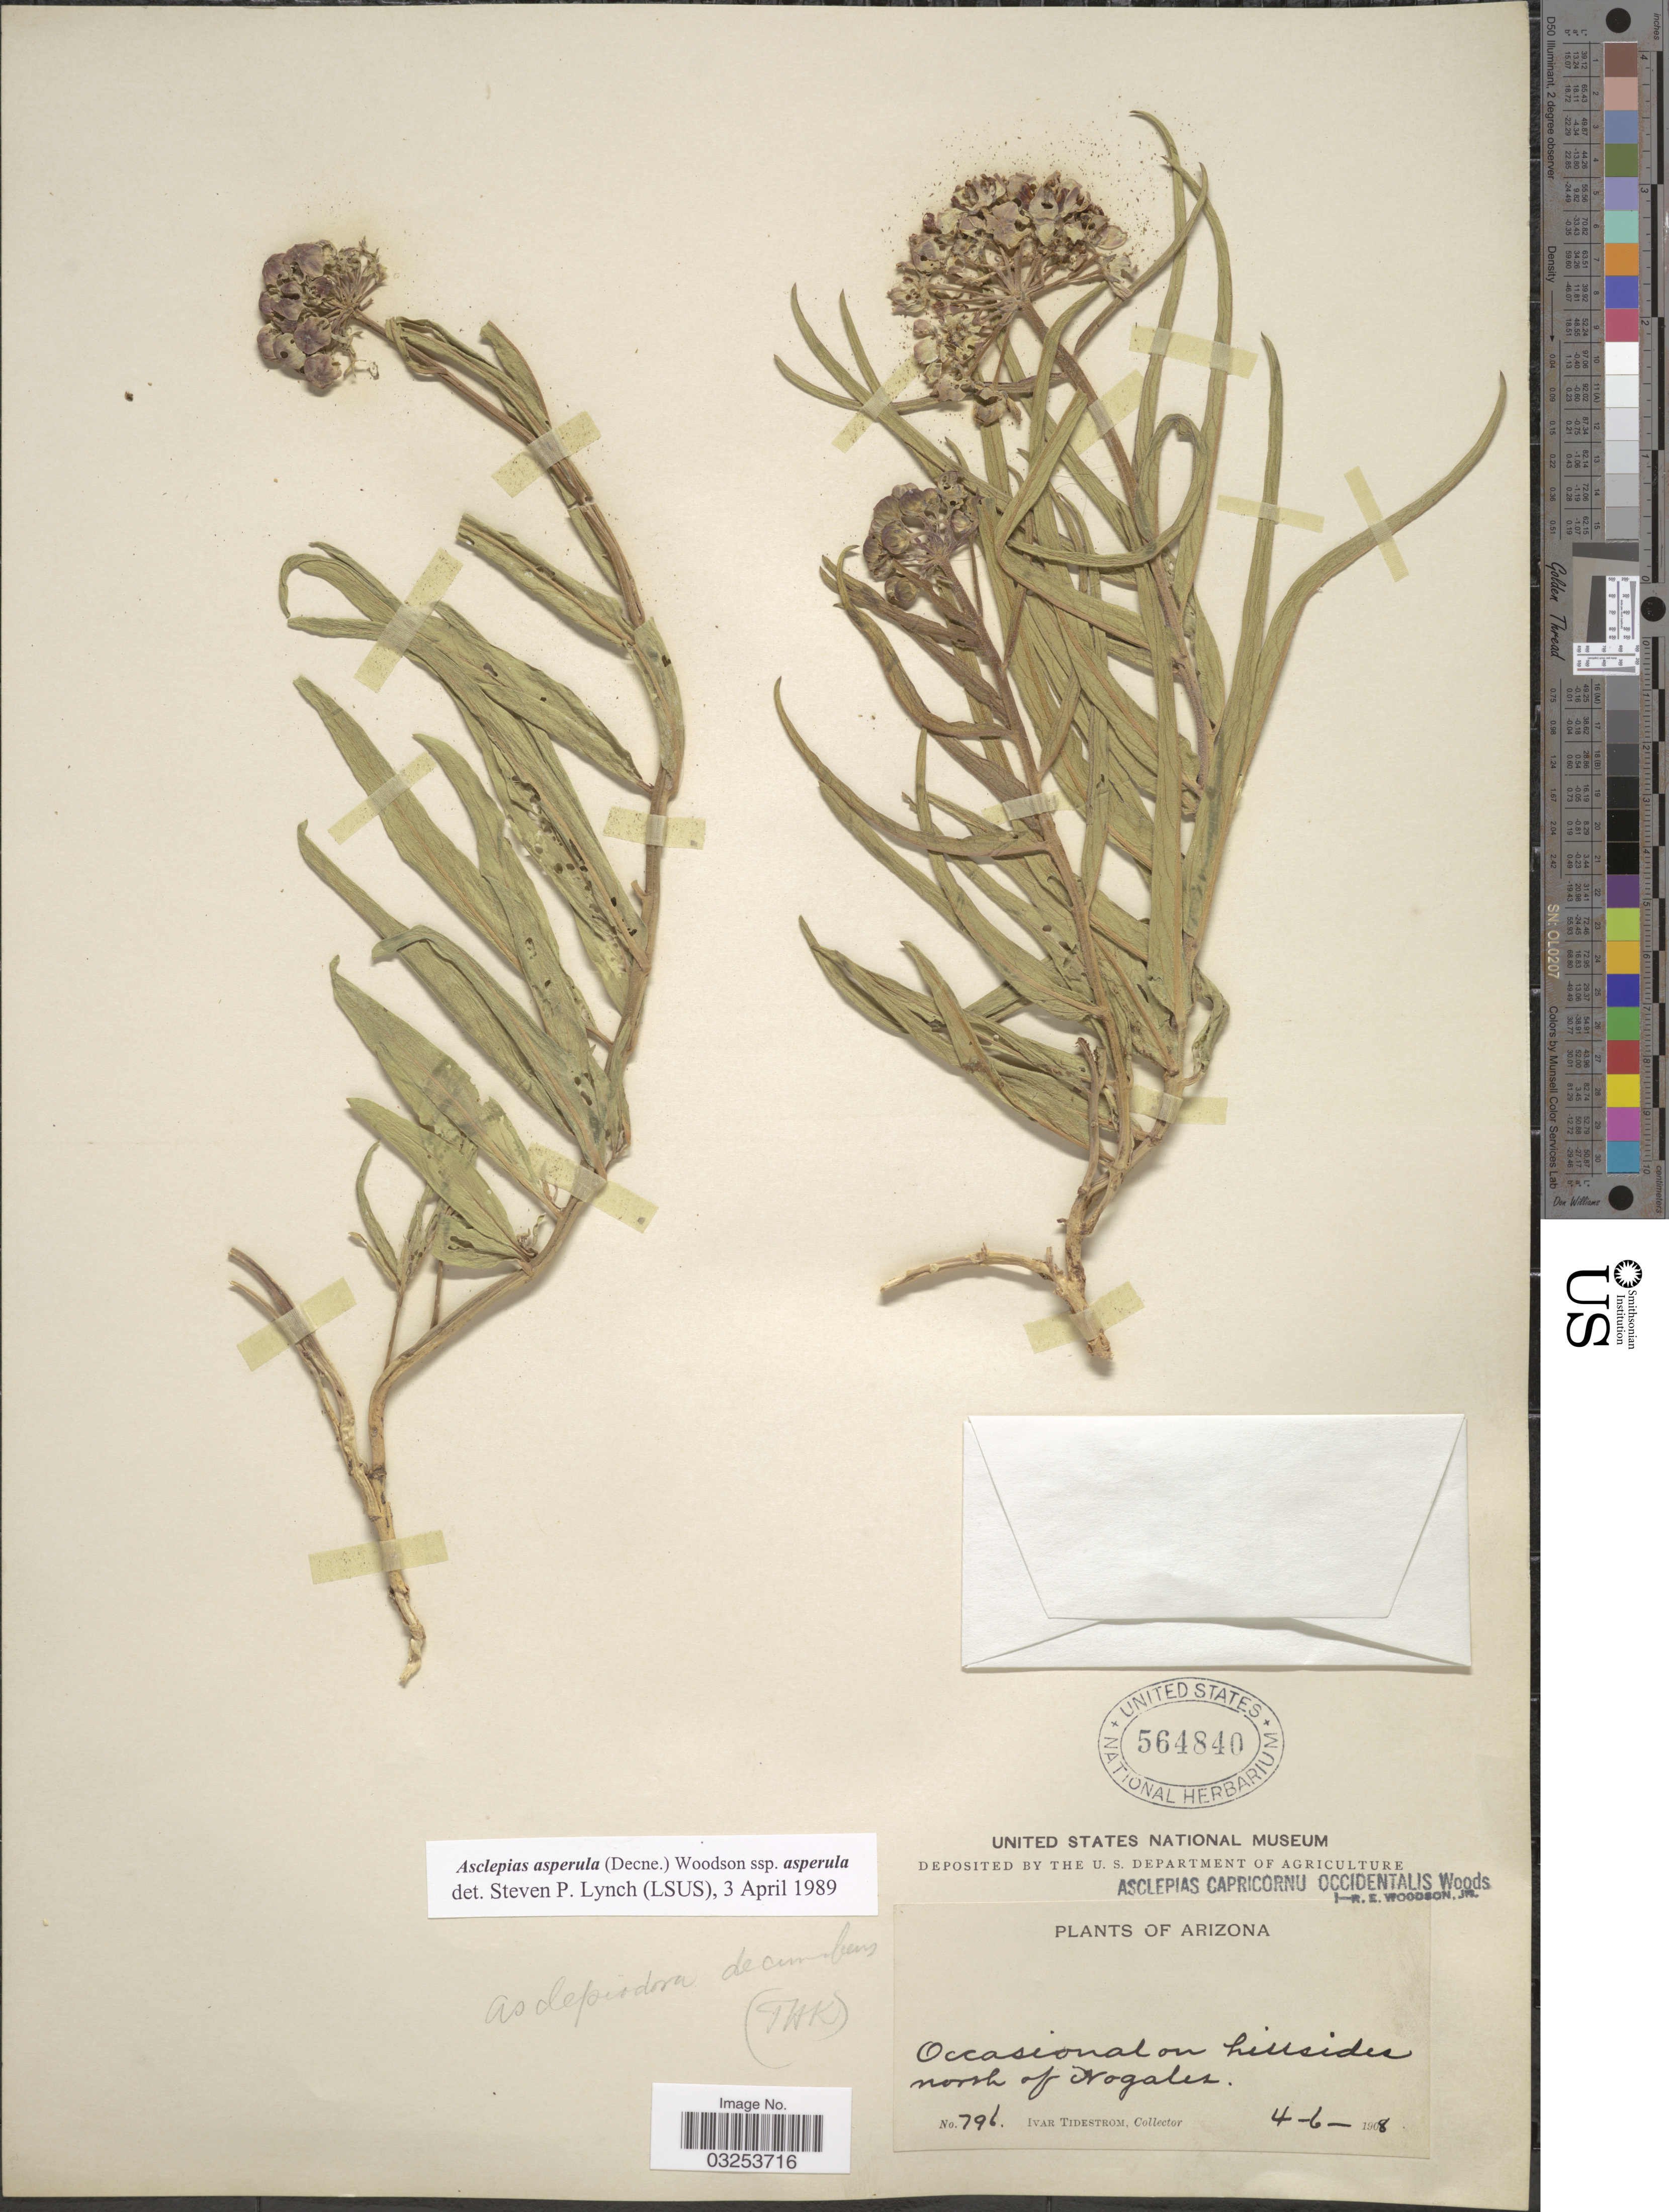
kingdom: Plantae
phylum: Tracheophyta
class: Magnoliopsida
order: Gentianales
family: Apocynaceae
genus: Asclepias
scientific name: Asclepias asperula subsp. asperula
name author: (Decne.) Woodson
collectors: I. F. Tidestrom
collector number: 796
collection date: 1908-04-06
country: United States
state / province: Arizona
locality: On hillsides north of Nogales.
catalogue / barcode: US 564840